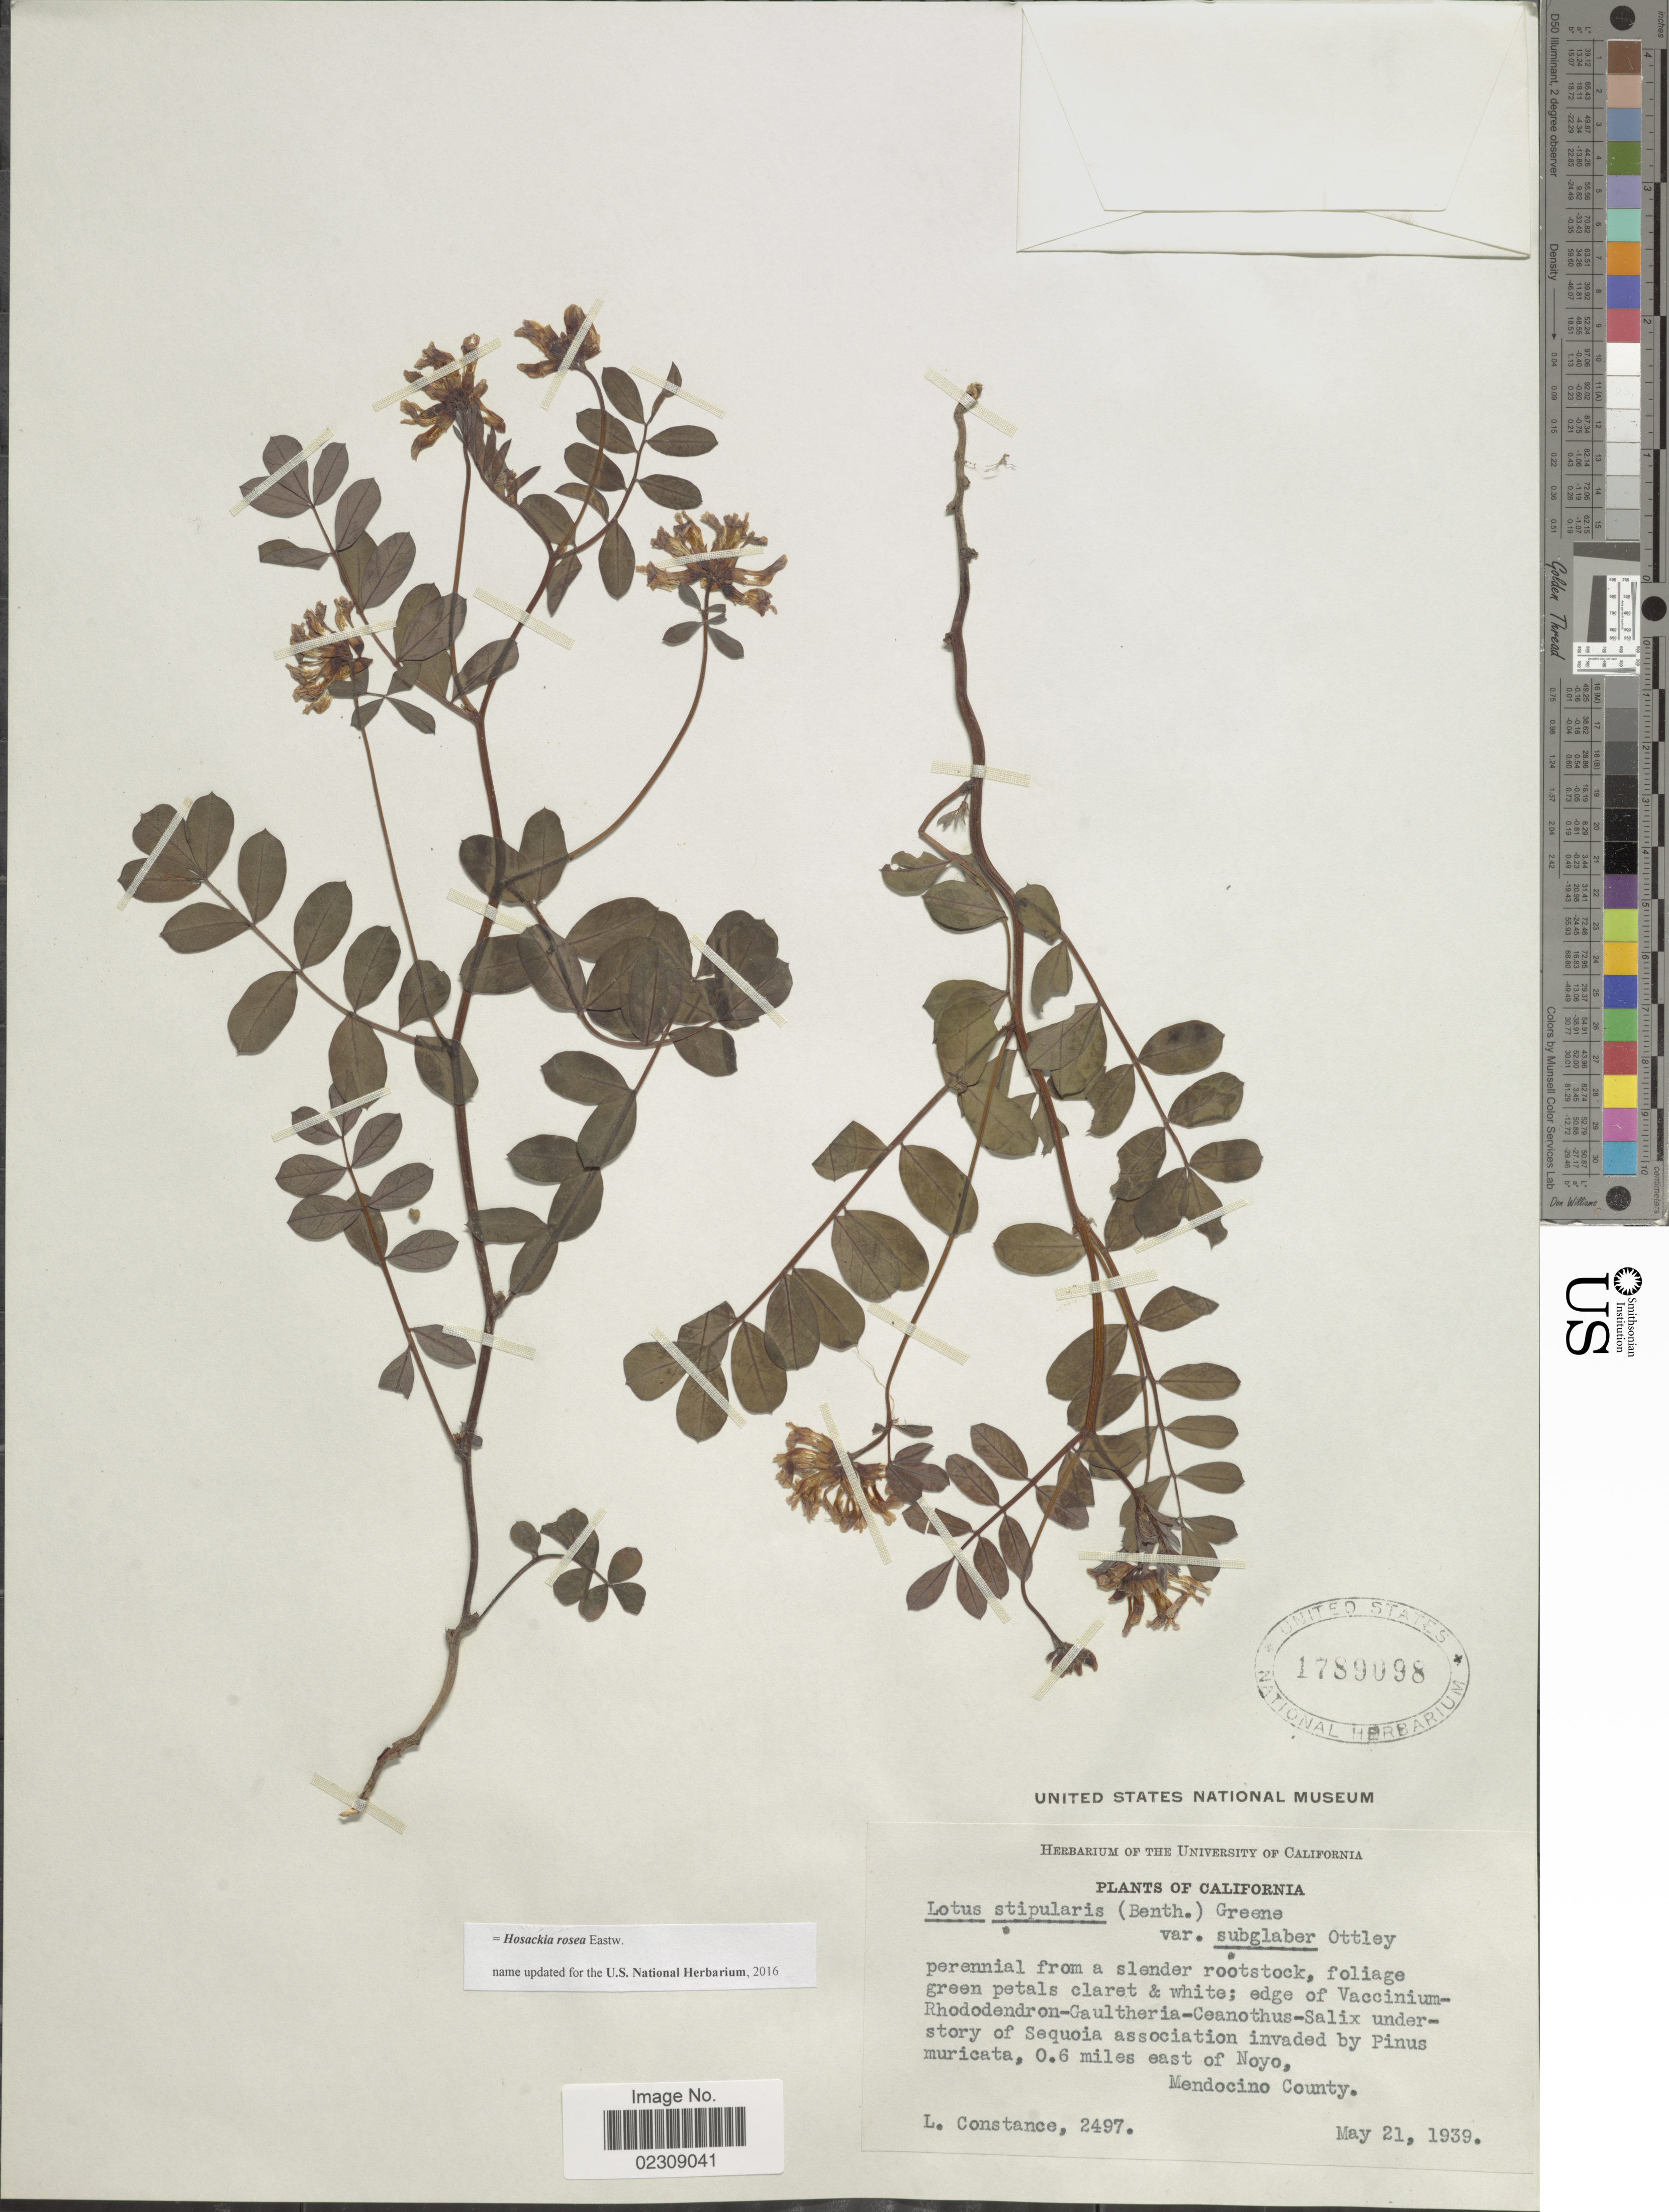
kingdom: Plantae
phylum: Tracheophyta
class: Magnoliopsida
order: Fabales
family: Fabaceae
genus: Hosackia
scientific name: Hosackia rosea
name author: Eastw.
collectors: L. Constance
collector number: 2497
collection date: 1939-05-21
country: United States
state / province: California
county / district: Mendocino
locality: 0.6 miles east of Noyo, Mendonico County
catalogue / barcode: US 1789098